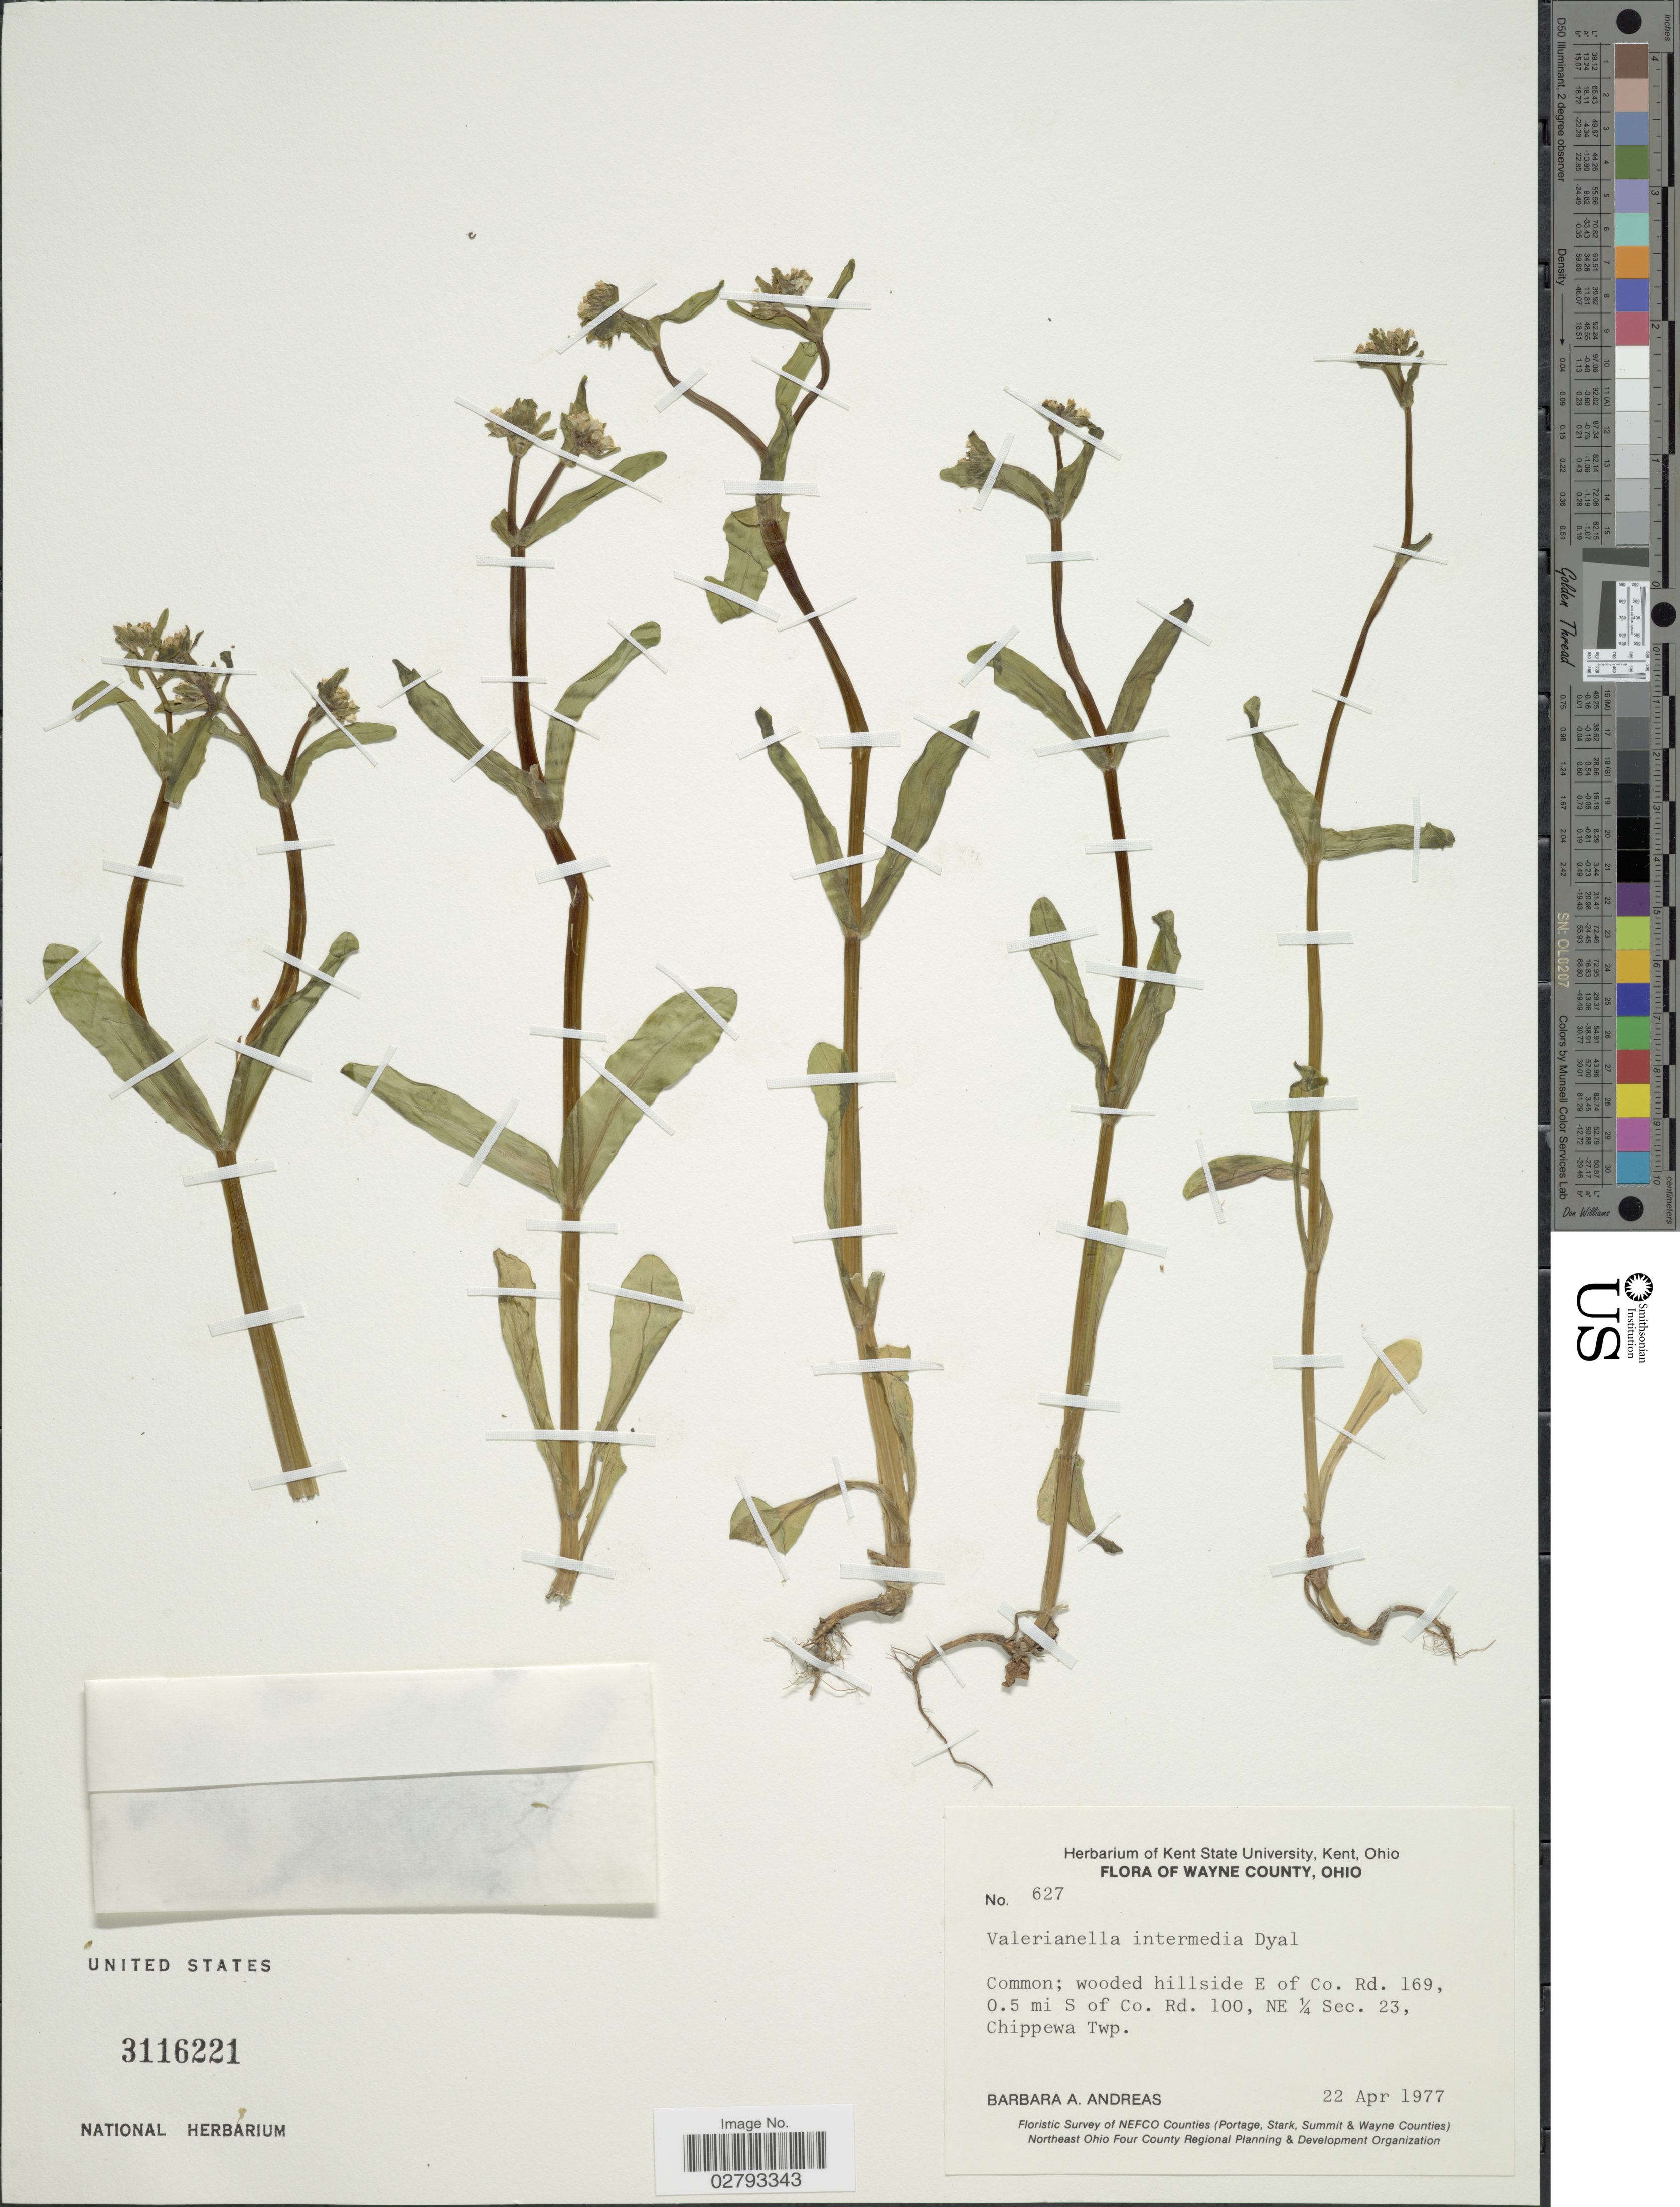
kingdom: Plantae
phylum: Tracheophyta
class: Magnoliopsida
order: Dipsacales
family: Caprifoliaceae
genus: Valerianella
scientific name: Valerianella intermedia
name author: Dyal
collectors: B. A. Andreas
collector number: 627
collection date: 1977-04-22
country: United States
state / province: Ohio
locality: Wayne County. Wooded hillside E of Co. Rd. 169, 0.5 mi S of Co. Rd. 100, NE ¼ Sec. 23, Chippewa Twp.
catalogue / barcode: US 3116221